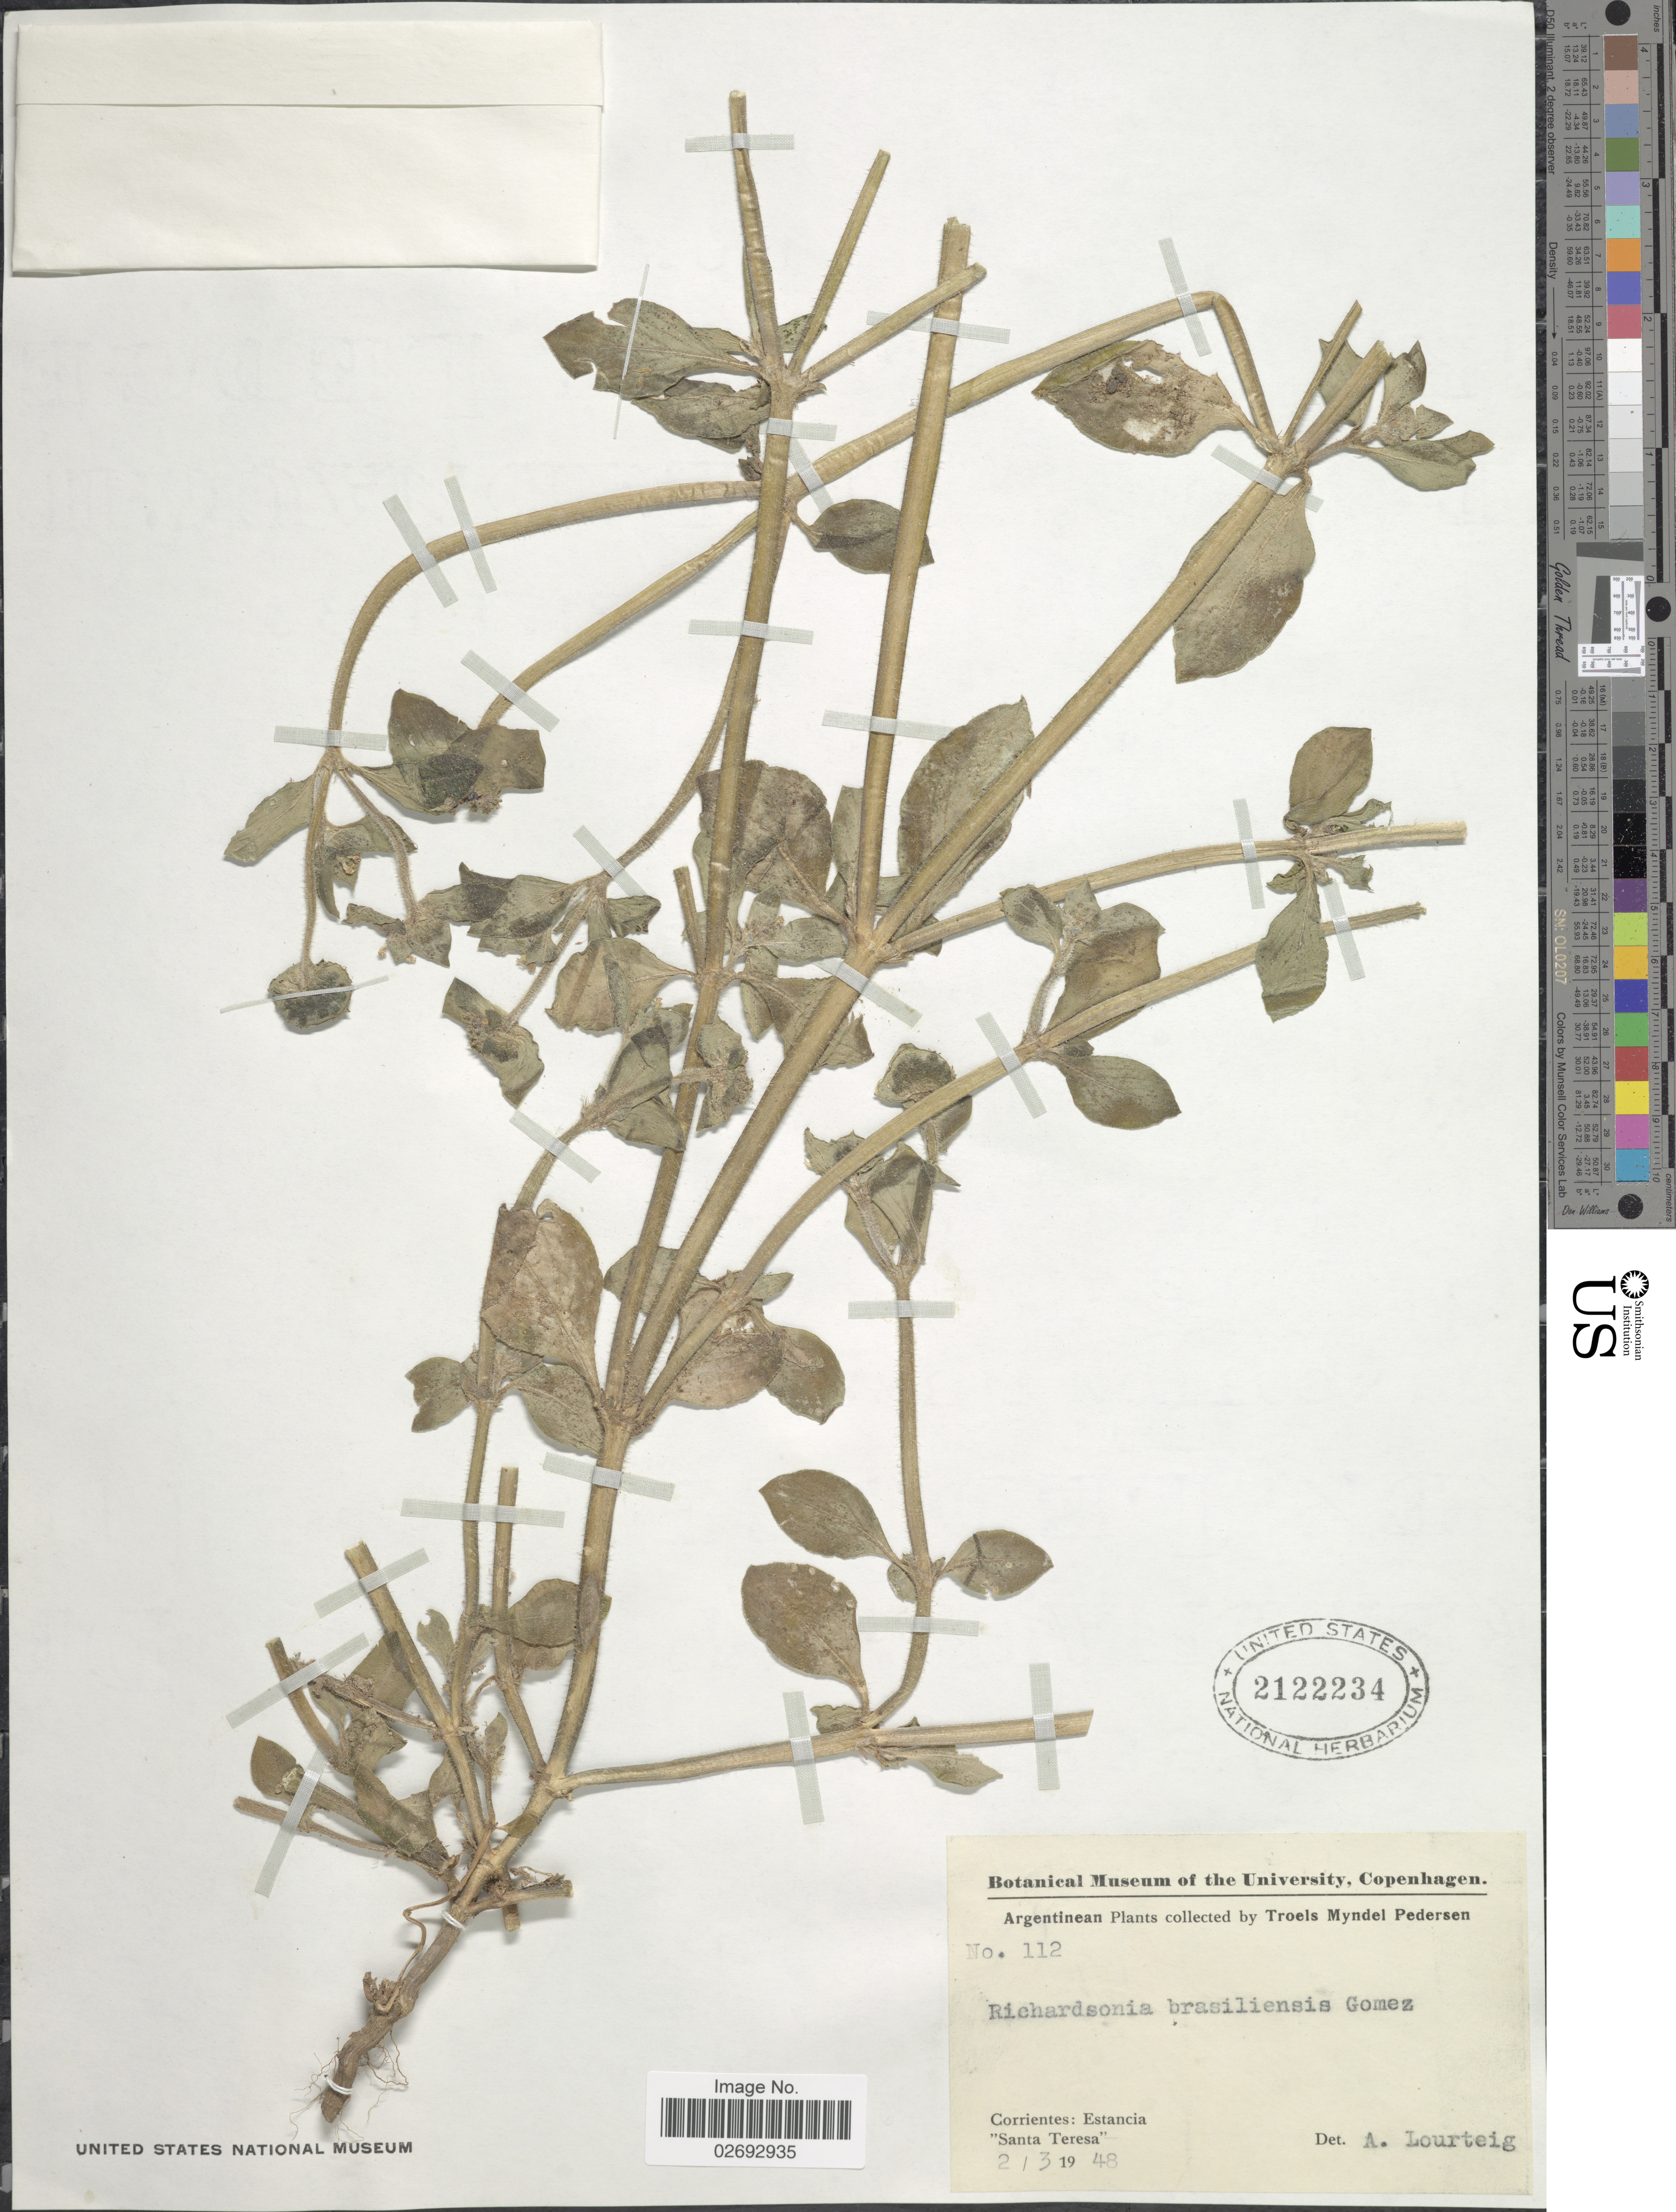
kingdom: Plantae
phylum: Tracheophyta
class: Magnoliopsida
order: Gentianales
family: Rubiaceae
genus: Richardia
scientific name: Richardia brasiliensis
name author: Gomes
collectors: T. Pederson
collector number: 112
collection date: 1948-03-02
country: Argentina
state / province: Corrientes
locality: Estancia "Santa Teresa"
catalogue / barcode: US 2122234